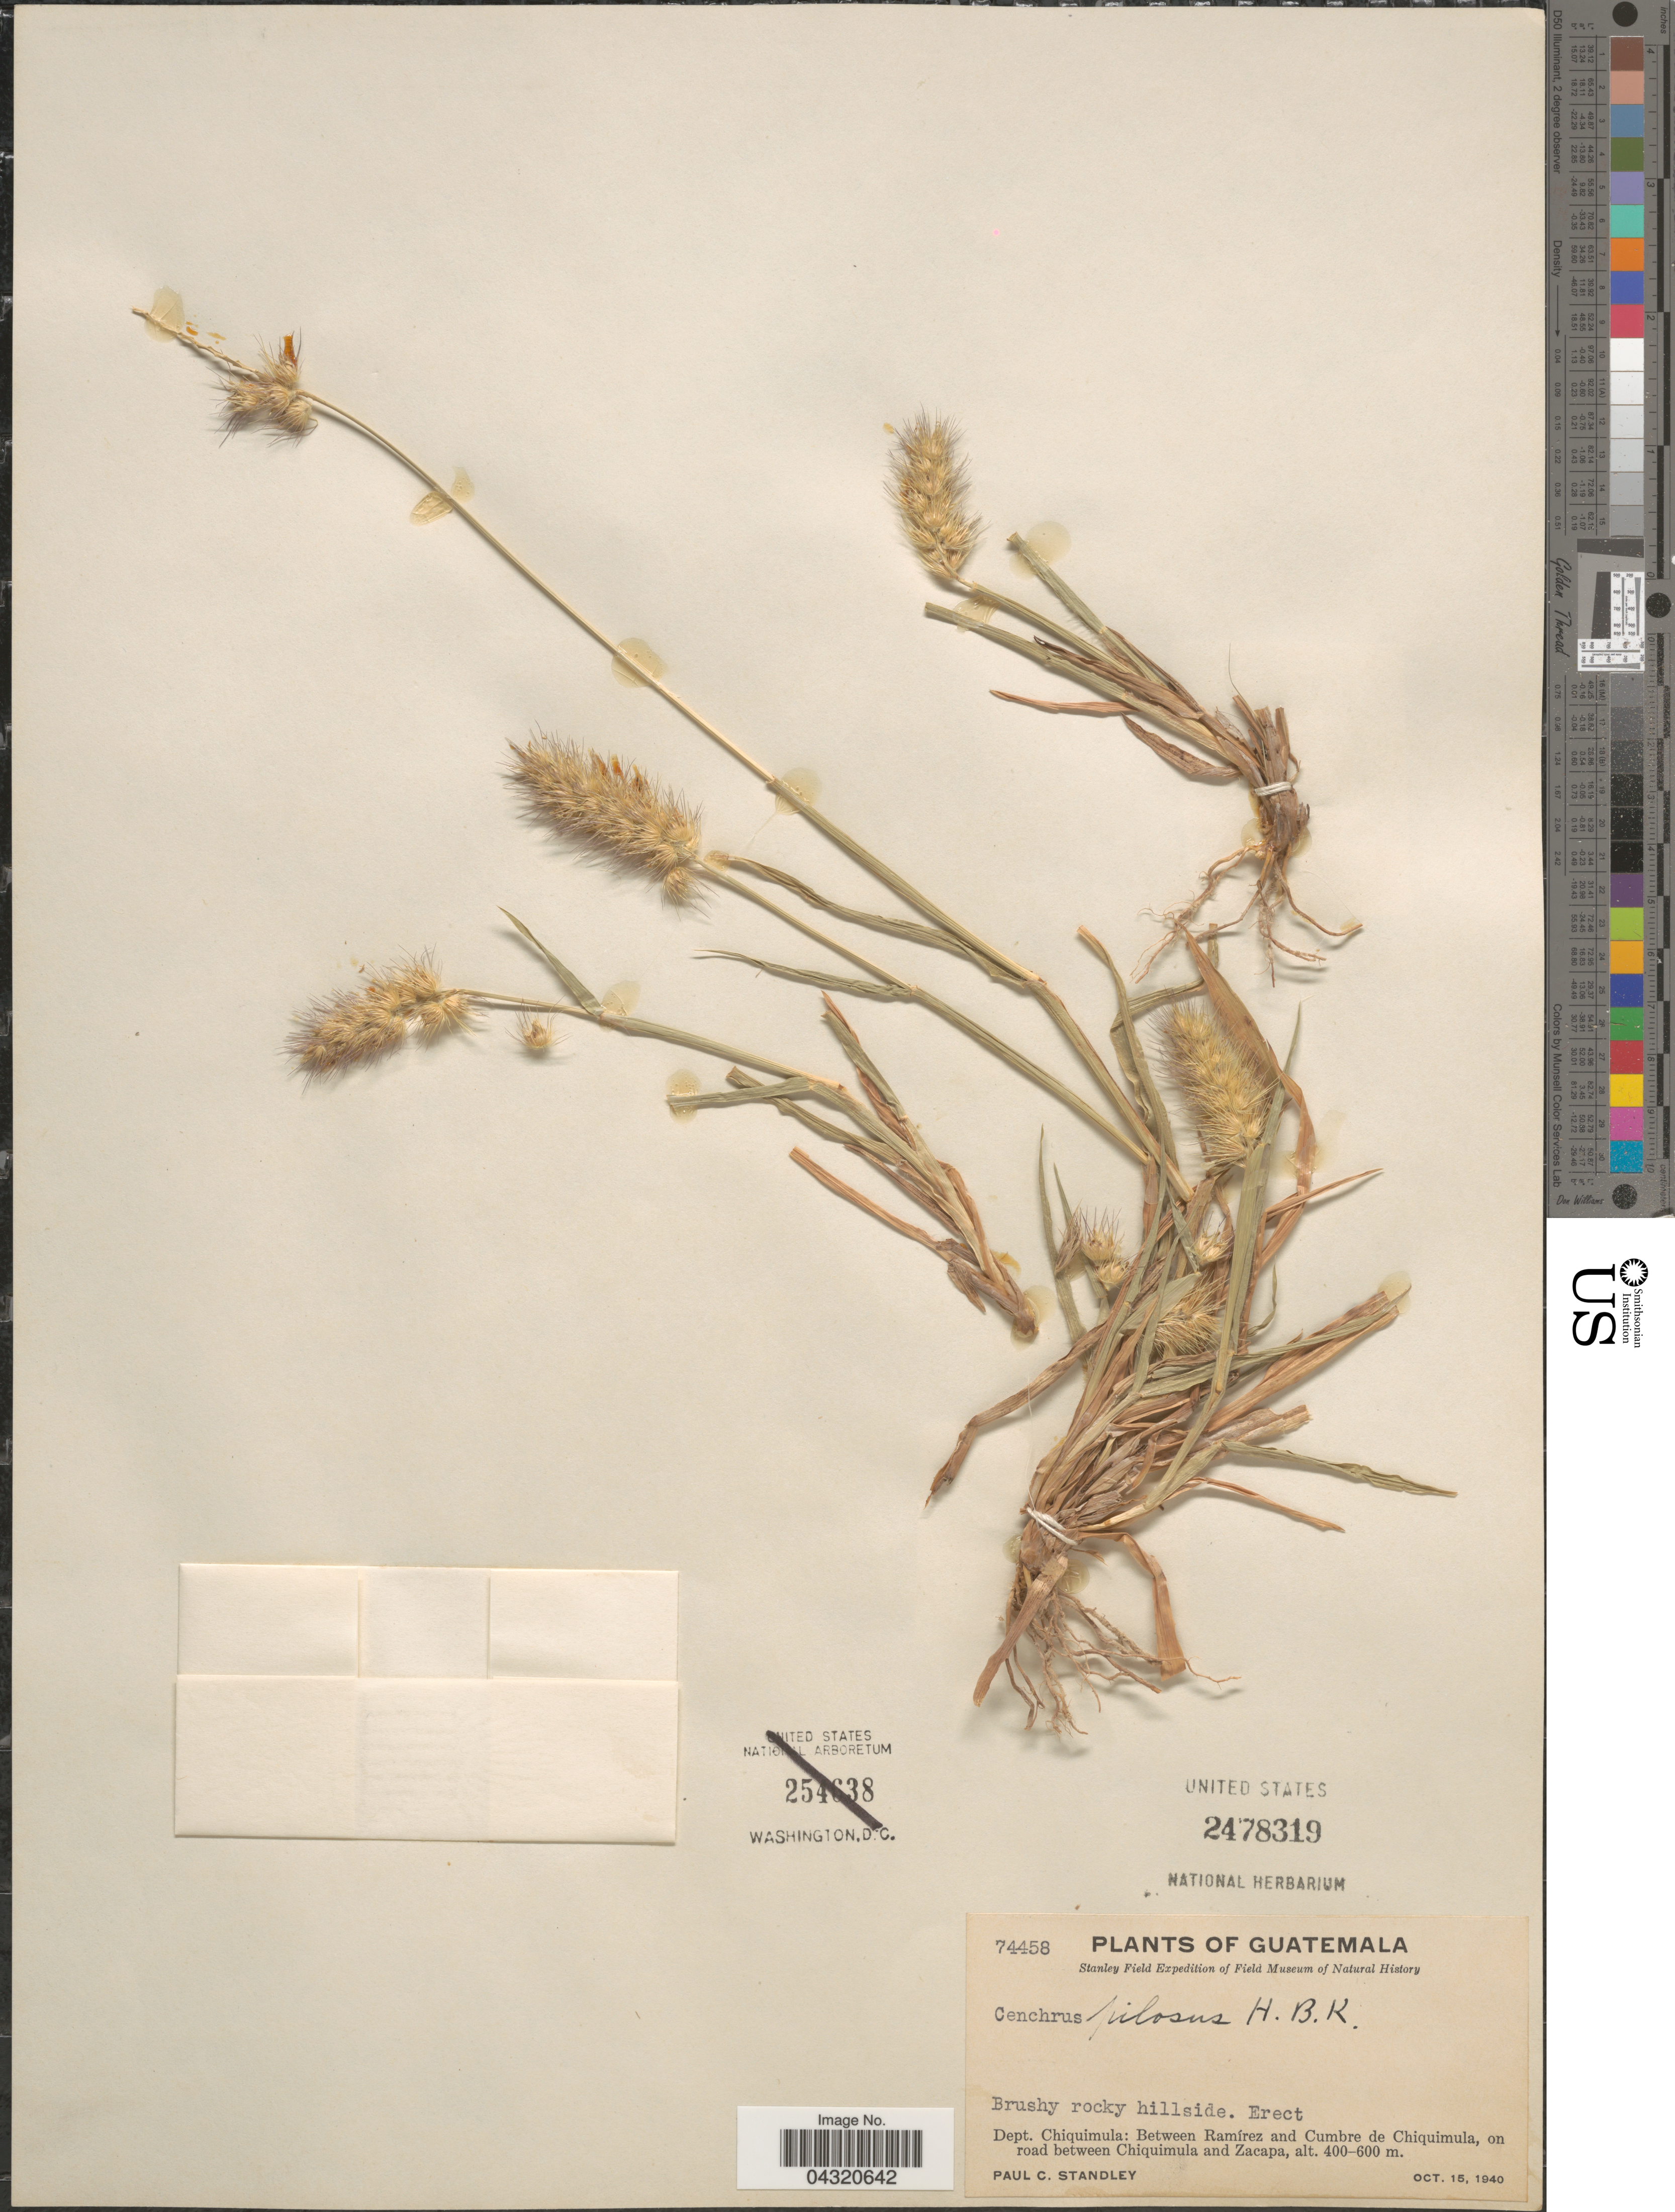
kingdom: Plantae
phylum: Tracheophyta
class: Liliopsida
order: Poales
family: Poaceae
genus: Cenchrus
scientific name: Cenchrus pilosus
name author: Kunth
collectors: P. C. Standley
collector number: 74458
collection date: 1940-10-15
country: Guatemala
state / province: Chiquimula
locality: Stanley Field Expedition. Dept. Chiquimula: Between Ramírez and Cumbre de Chiquimula, on road between Chiquimula and Zacapa.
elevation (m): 400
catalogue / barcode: US 2478319